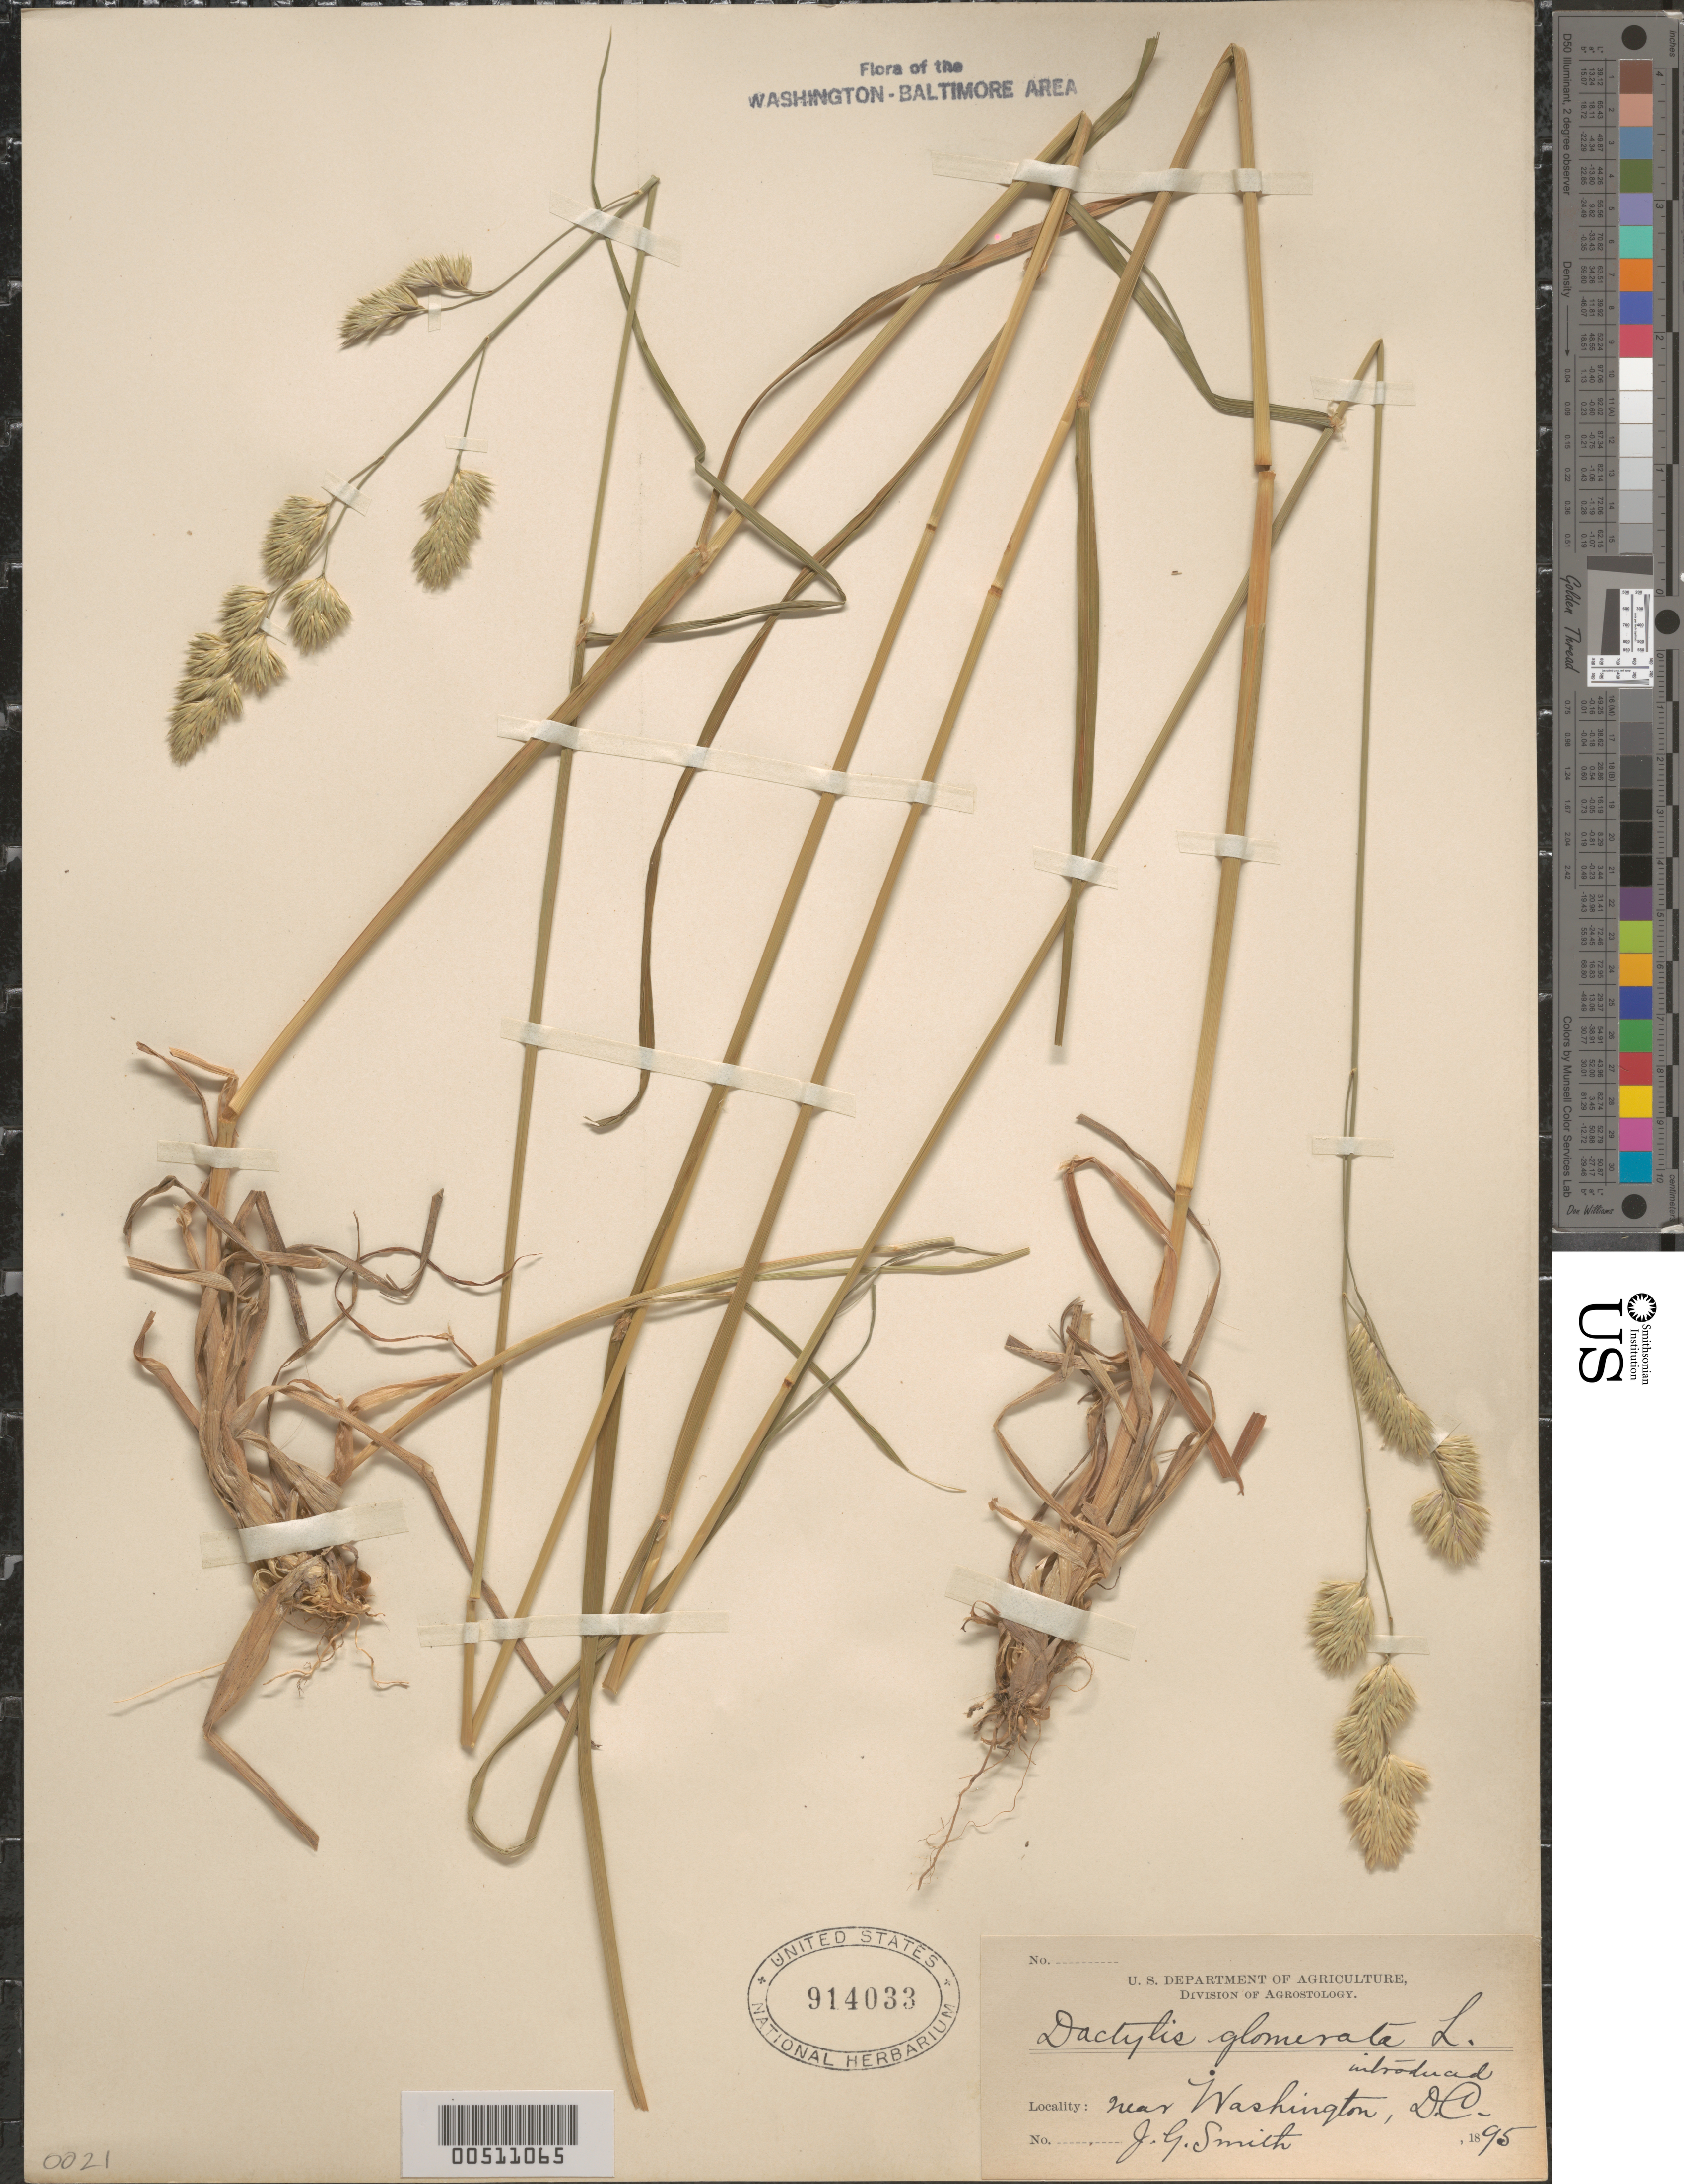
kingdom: Plantae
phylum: Tracheophyta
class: Liliopsida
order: Poales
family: Poaceae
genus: Dactylis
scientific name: Dactylis glomerata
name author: L.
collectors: J. G. Smith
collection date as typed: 1895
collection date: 1895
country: United States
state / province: District of Columbia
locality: Near Washington DC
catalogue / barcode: US 914033